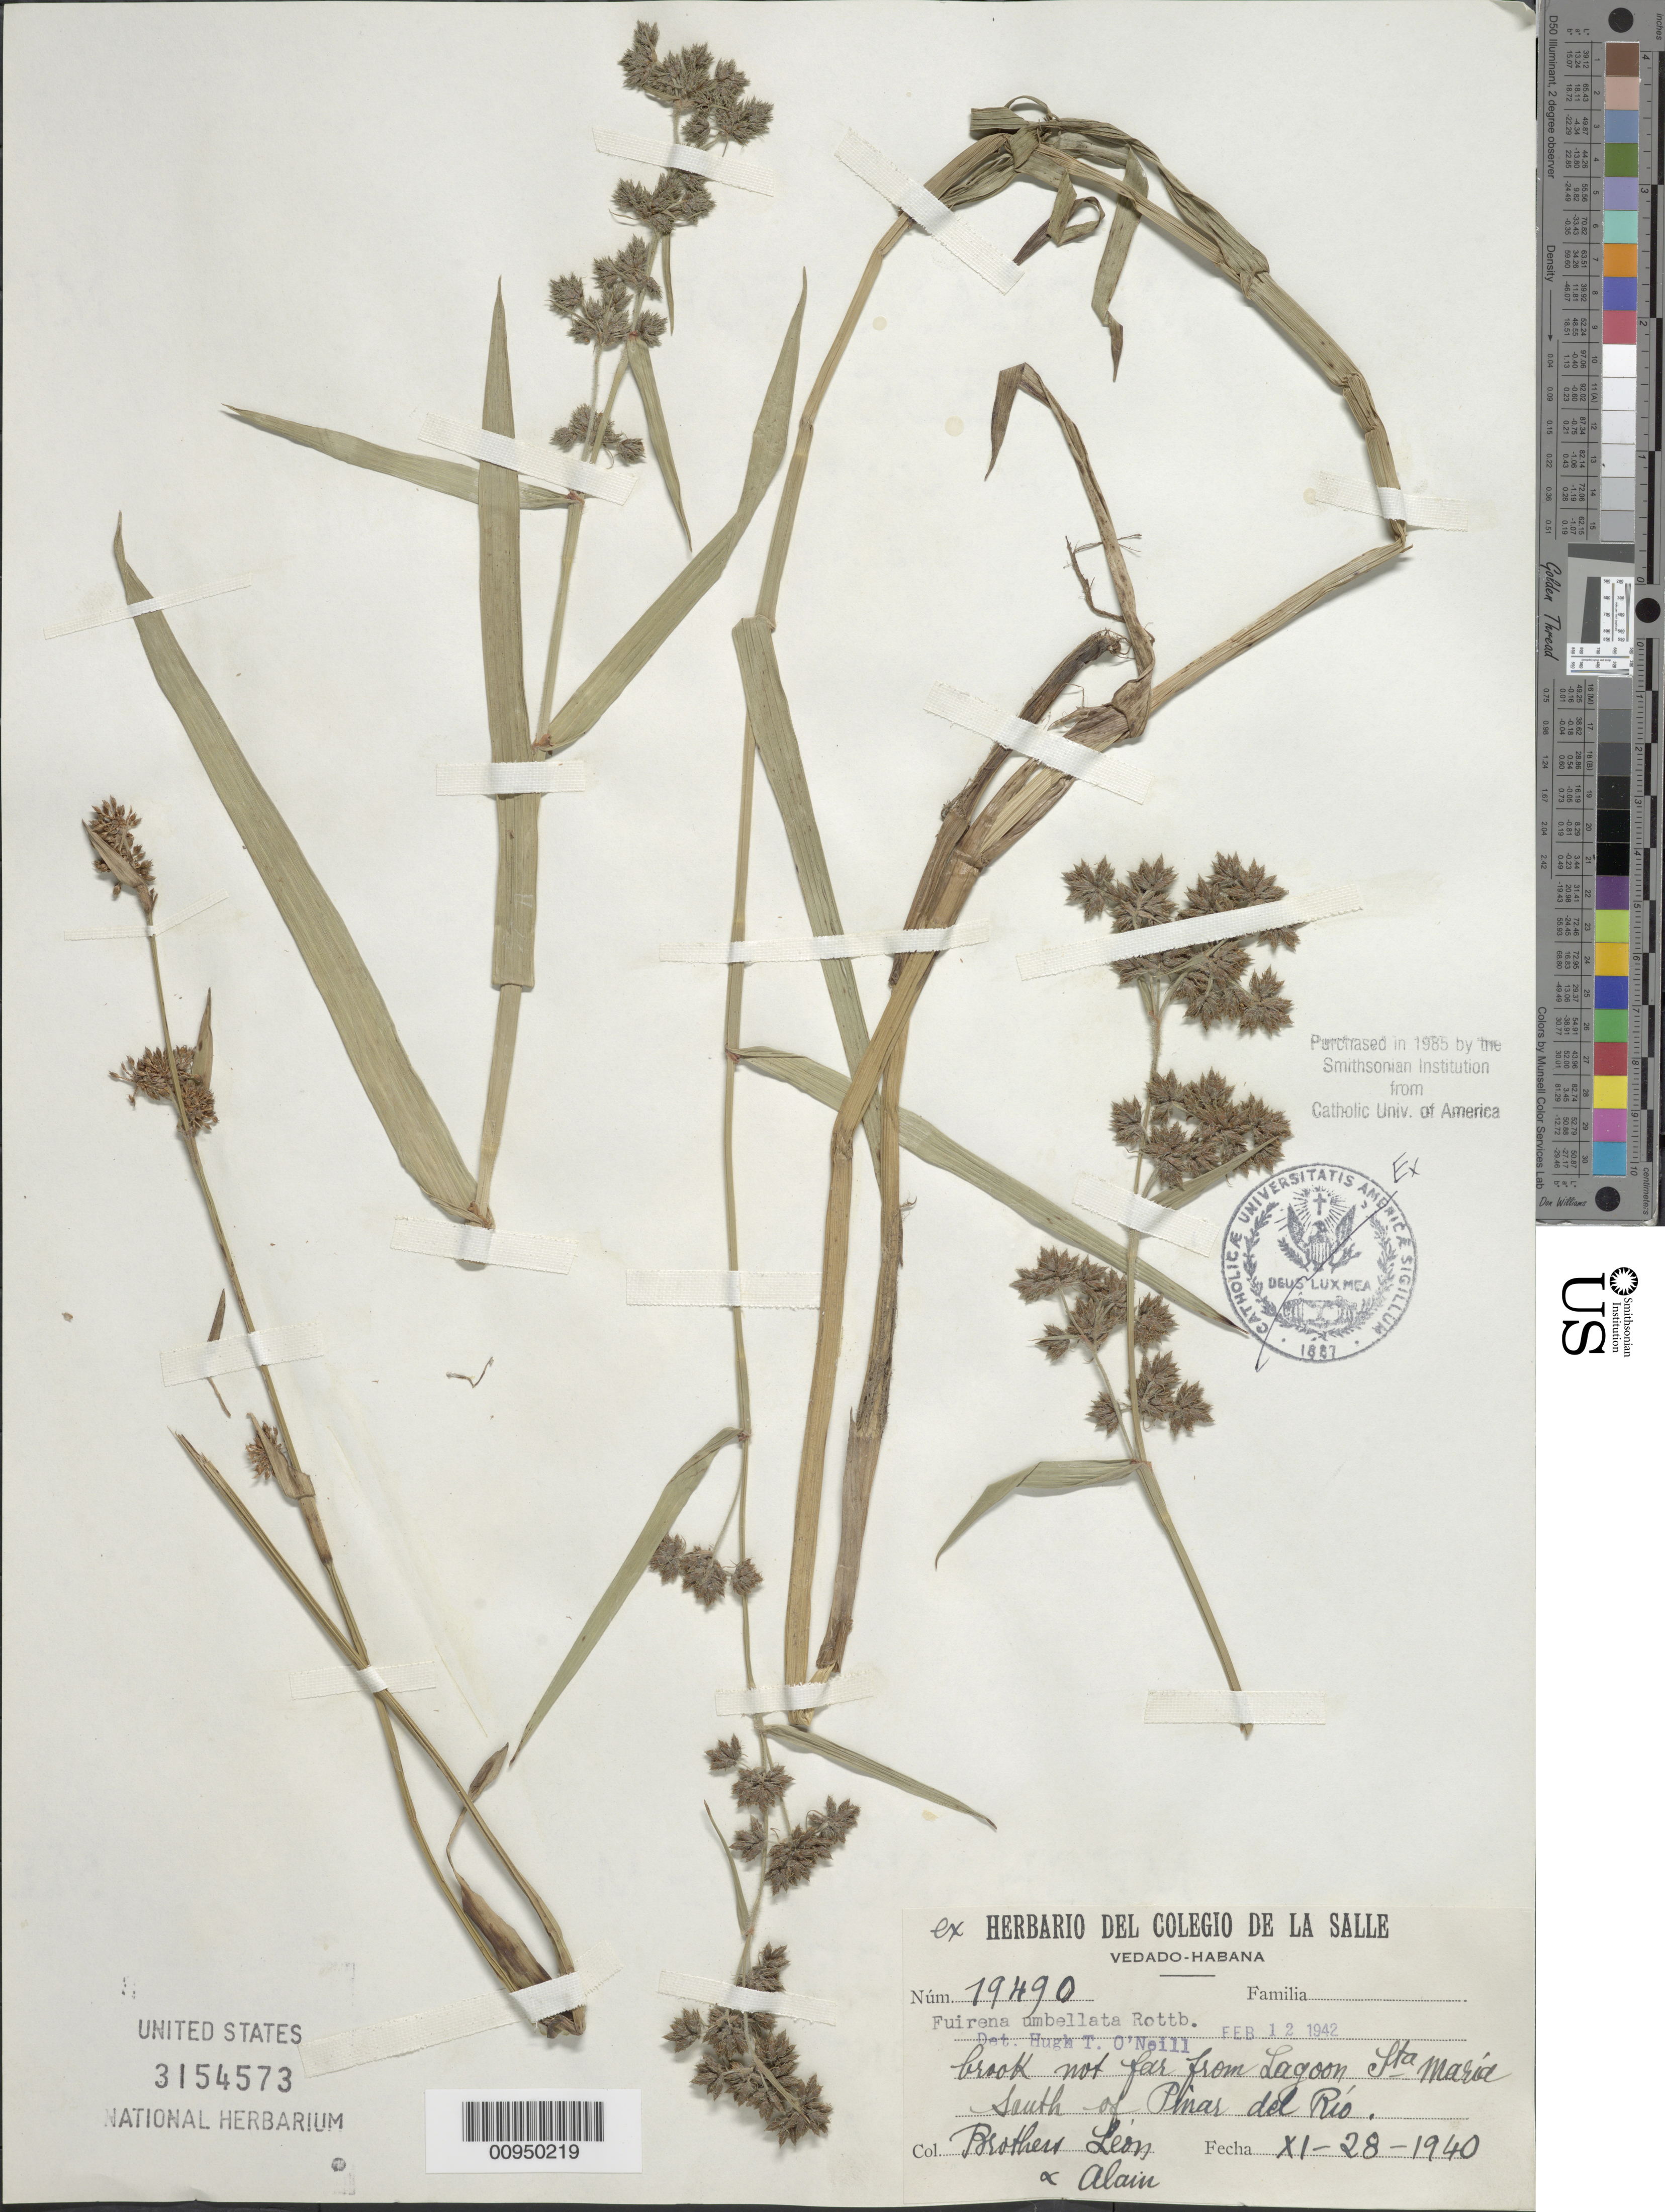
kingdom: Plantae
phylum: Tracheophyta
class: Liliopsida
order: Poales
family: Cyperaceae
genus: Fuirena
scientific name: Fuirena umbellata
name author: Rottb.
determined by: O'Neill, Hugh T.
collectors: Bro. León & A. H. Liogier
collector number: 19490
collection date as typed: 28 Nov 1940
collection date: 1940-11-28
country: Cuba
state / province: Pinar del Rio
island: Cuba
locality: Brook not far from Lagoon Sta Maria, S of Pinar del Rio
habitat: Brook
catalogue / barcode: US 3154573